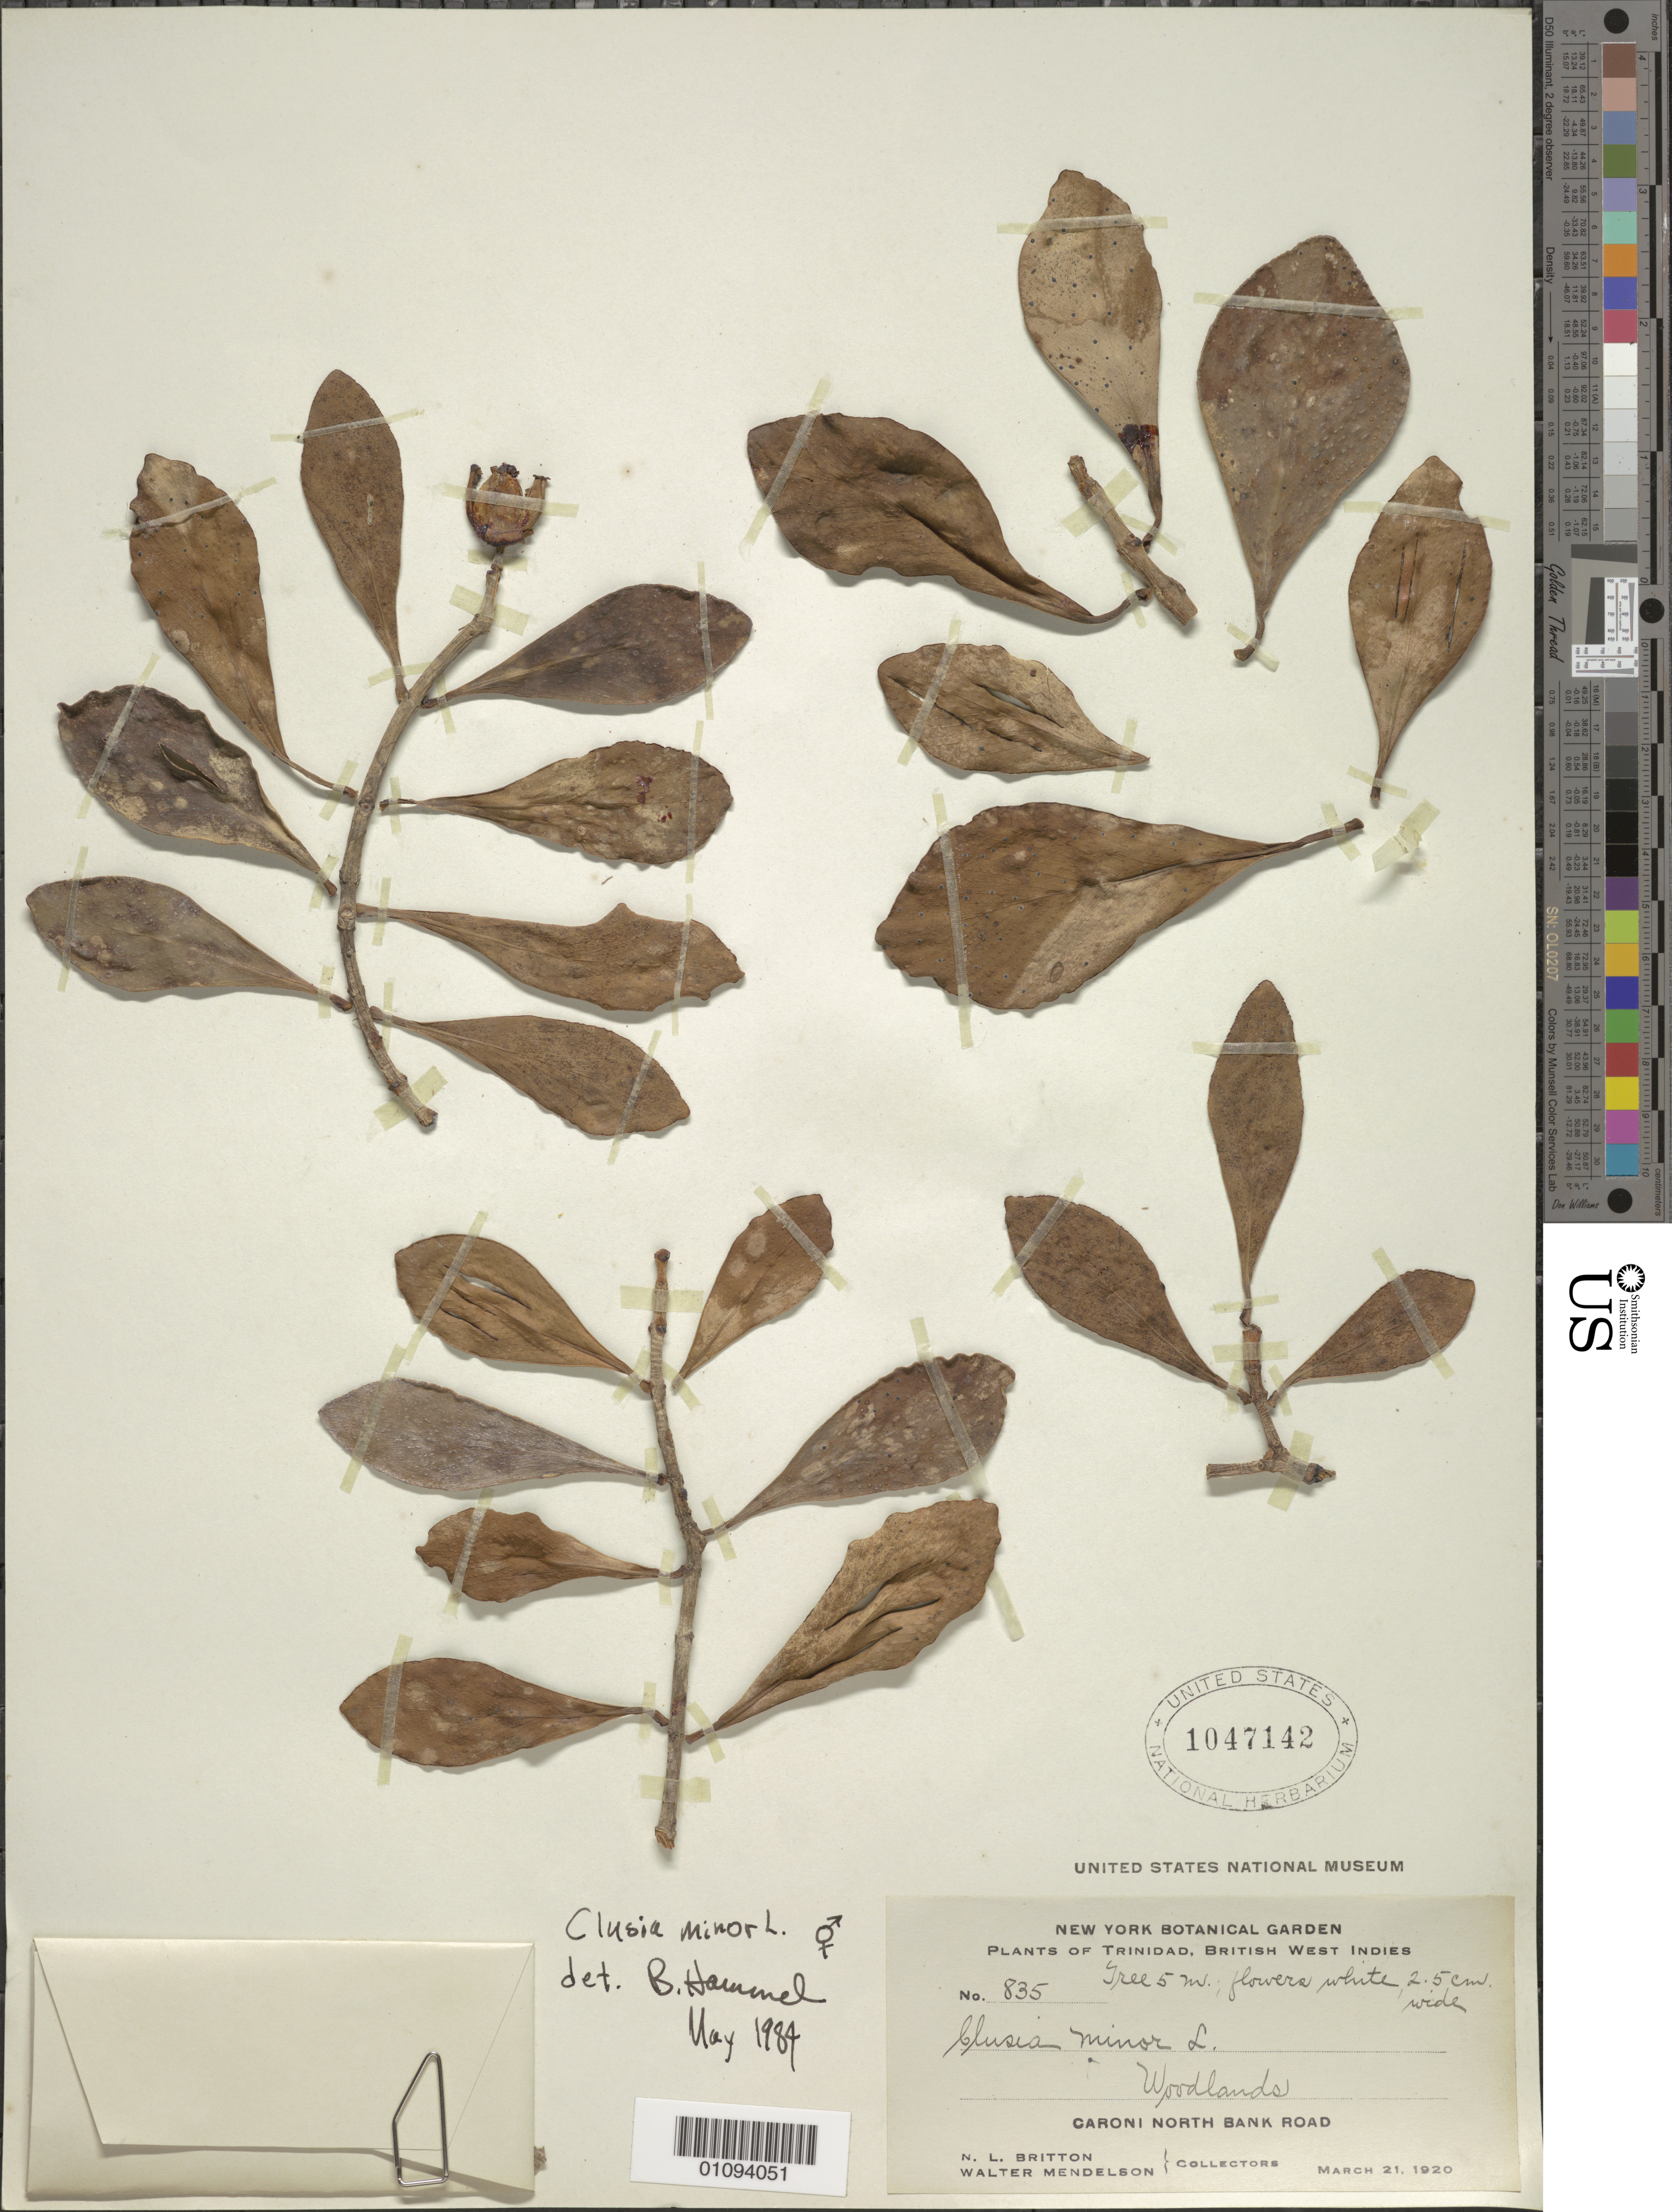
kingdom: Plantae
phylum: Tracheophyta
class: Magnoliopsida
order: Malpighiales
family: Clusiaceae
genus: Clusia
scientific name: Clusia minor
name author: L.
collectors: N. Britton & W. Mendelson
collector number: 835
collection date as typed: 21 Mar 1920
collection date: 1920-03-21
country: Trinidad and Tobago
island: Trinidad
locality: Caroni N Bank Road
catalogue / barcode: US 1047142